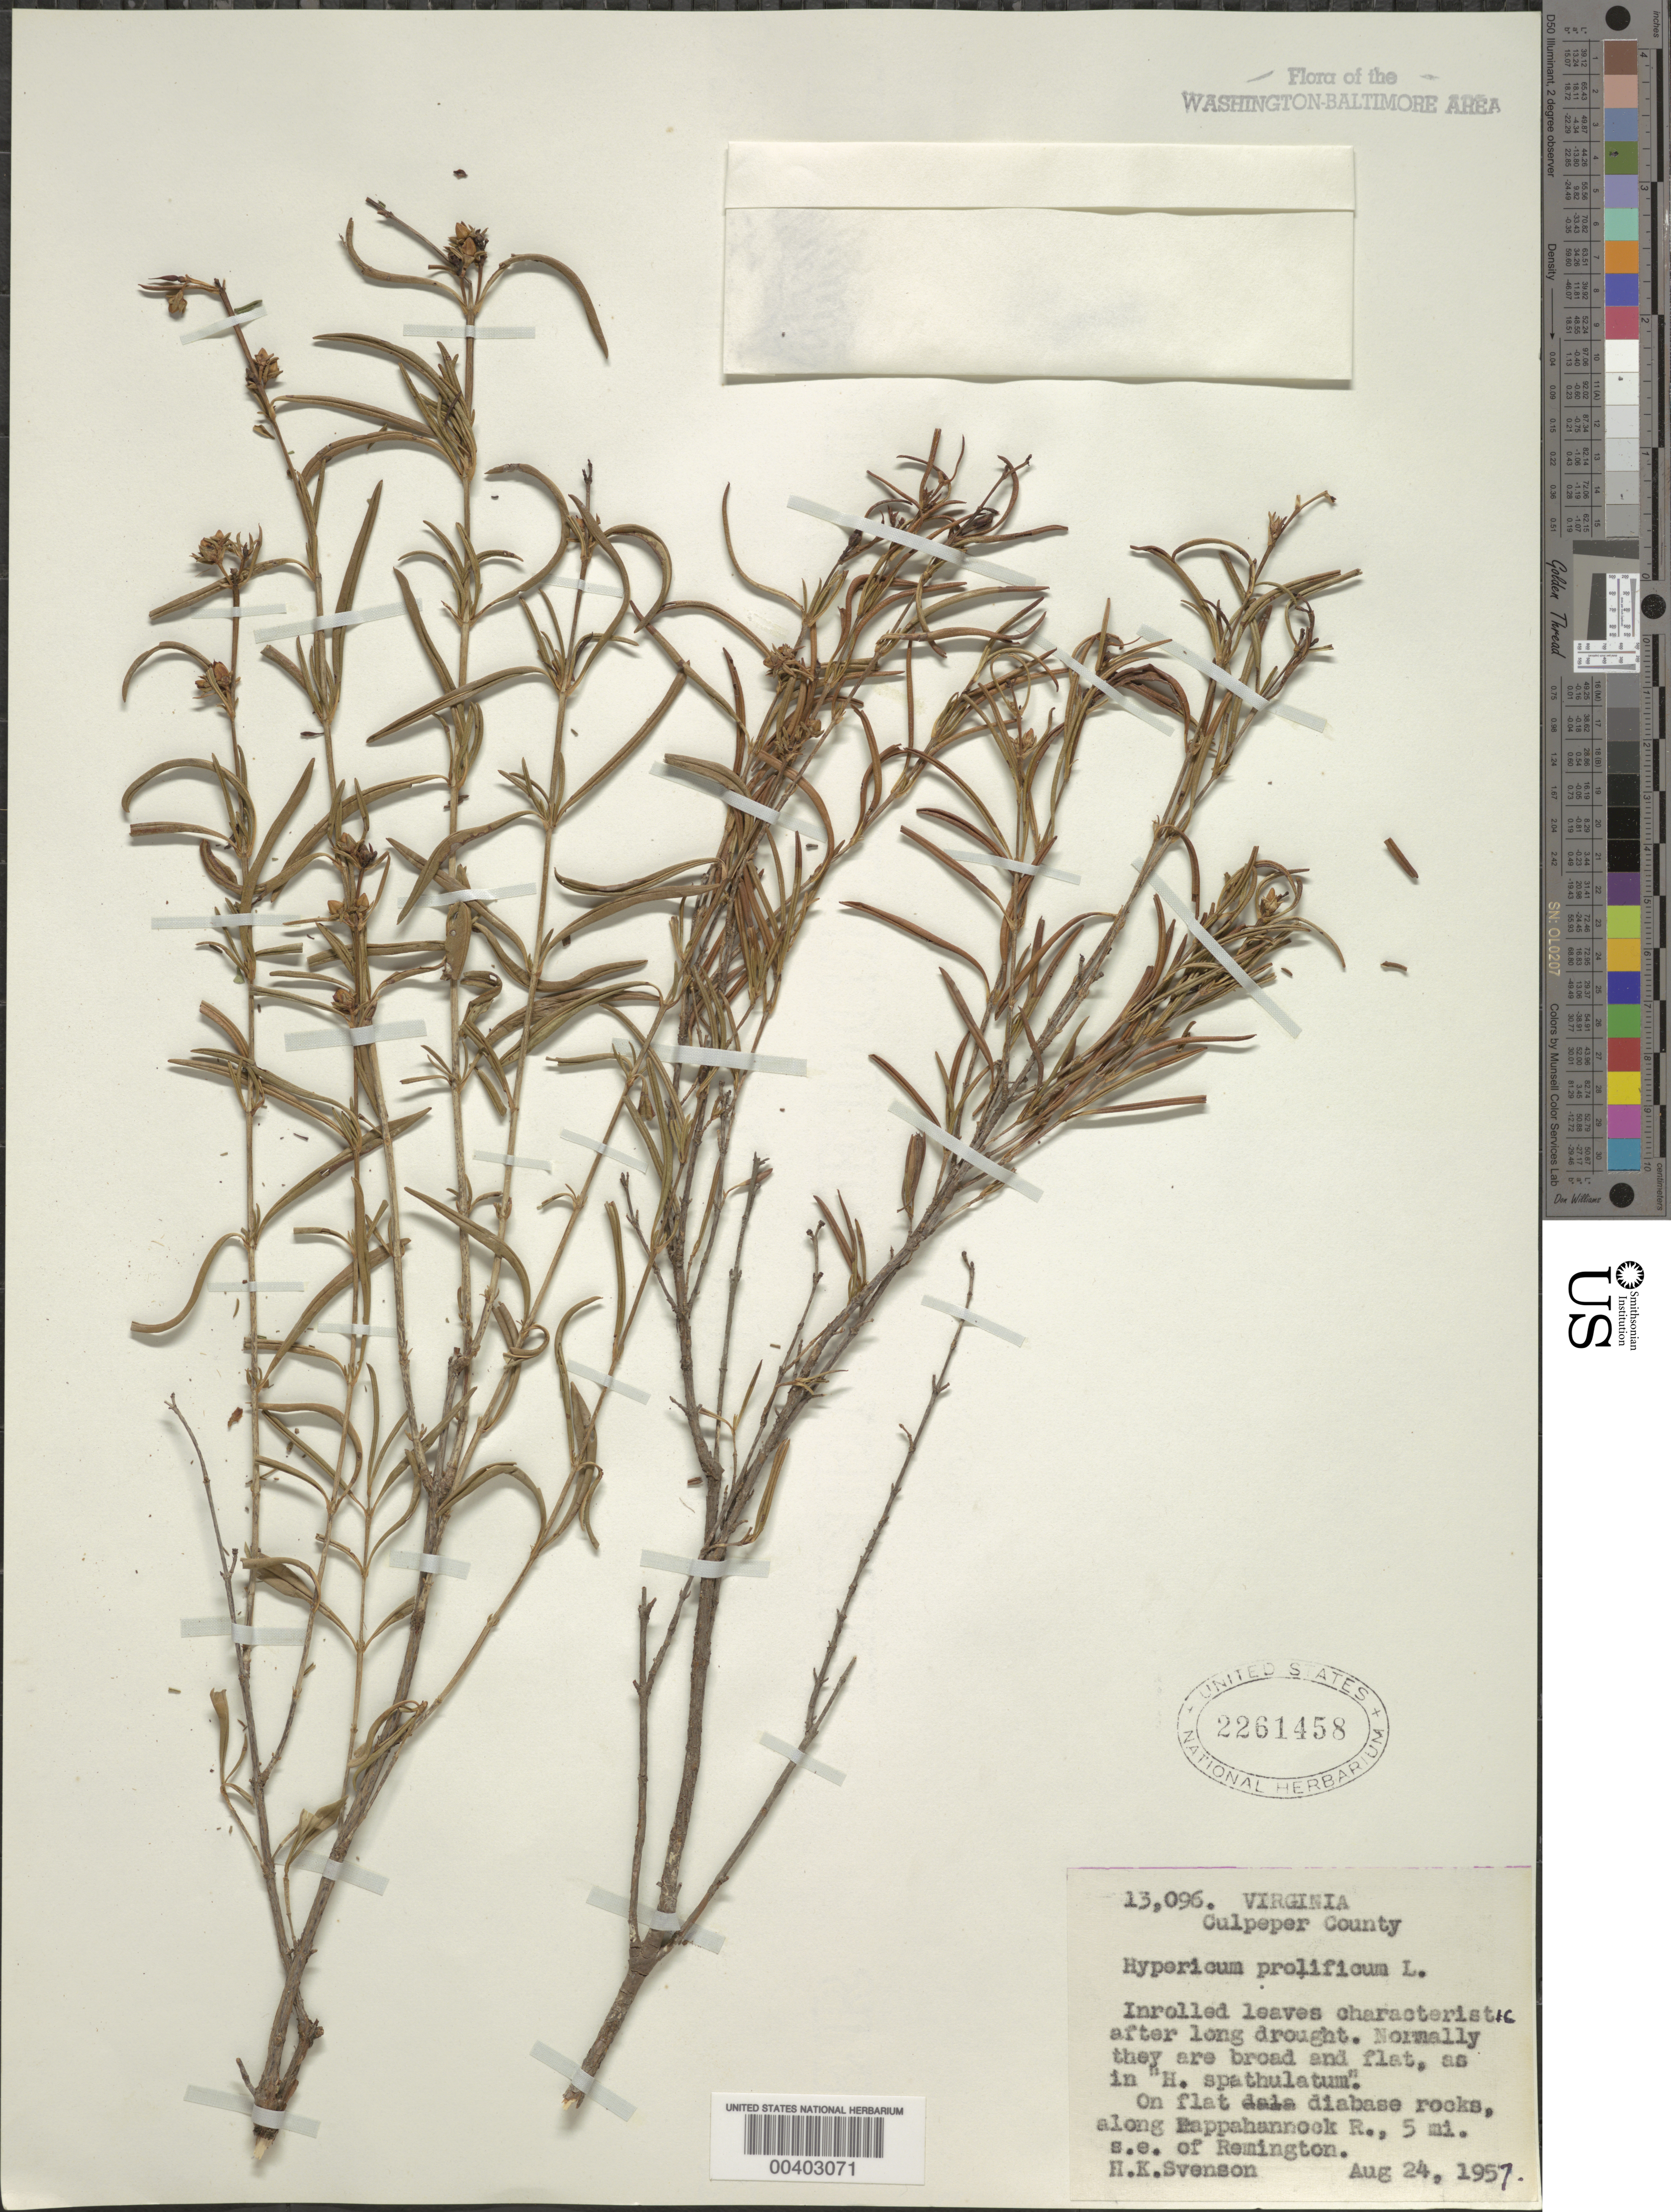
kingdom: Plantae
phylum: Tracheophyta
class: Magnoliopsida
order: Malpighiales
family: Hypericaceae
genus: Hypericum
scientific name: Hypericum prolificum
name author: L.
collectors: H. Svenson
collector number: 13096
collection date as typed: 24 Aug 1957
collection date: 1957-08-24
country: United States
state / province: Virginia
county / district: Culpeper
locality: Rappahannock River, southeast of Remington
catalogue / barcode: US 2261458